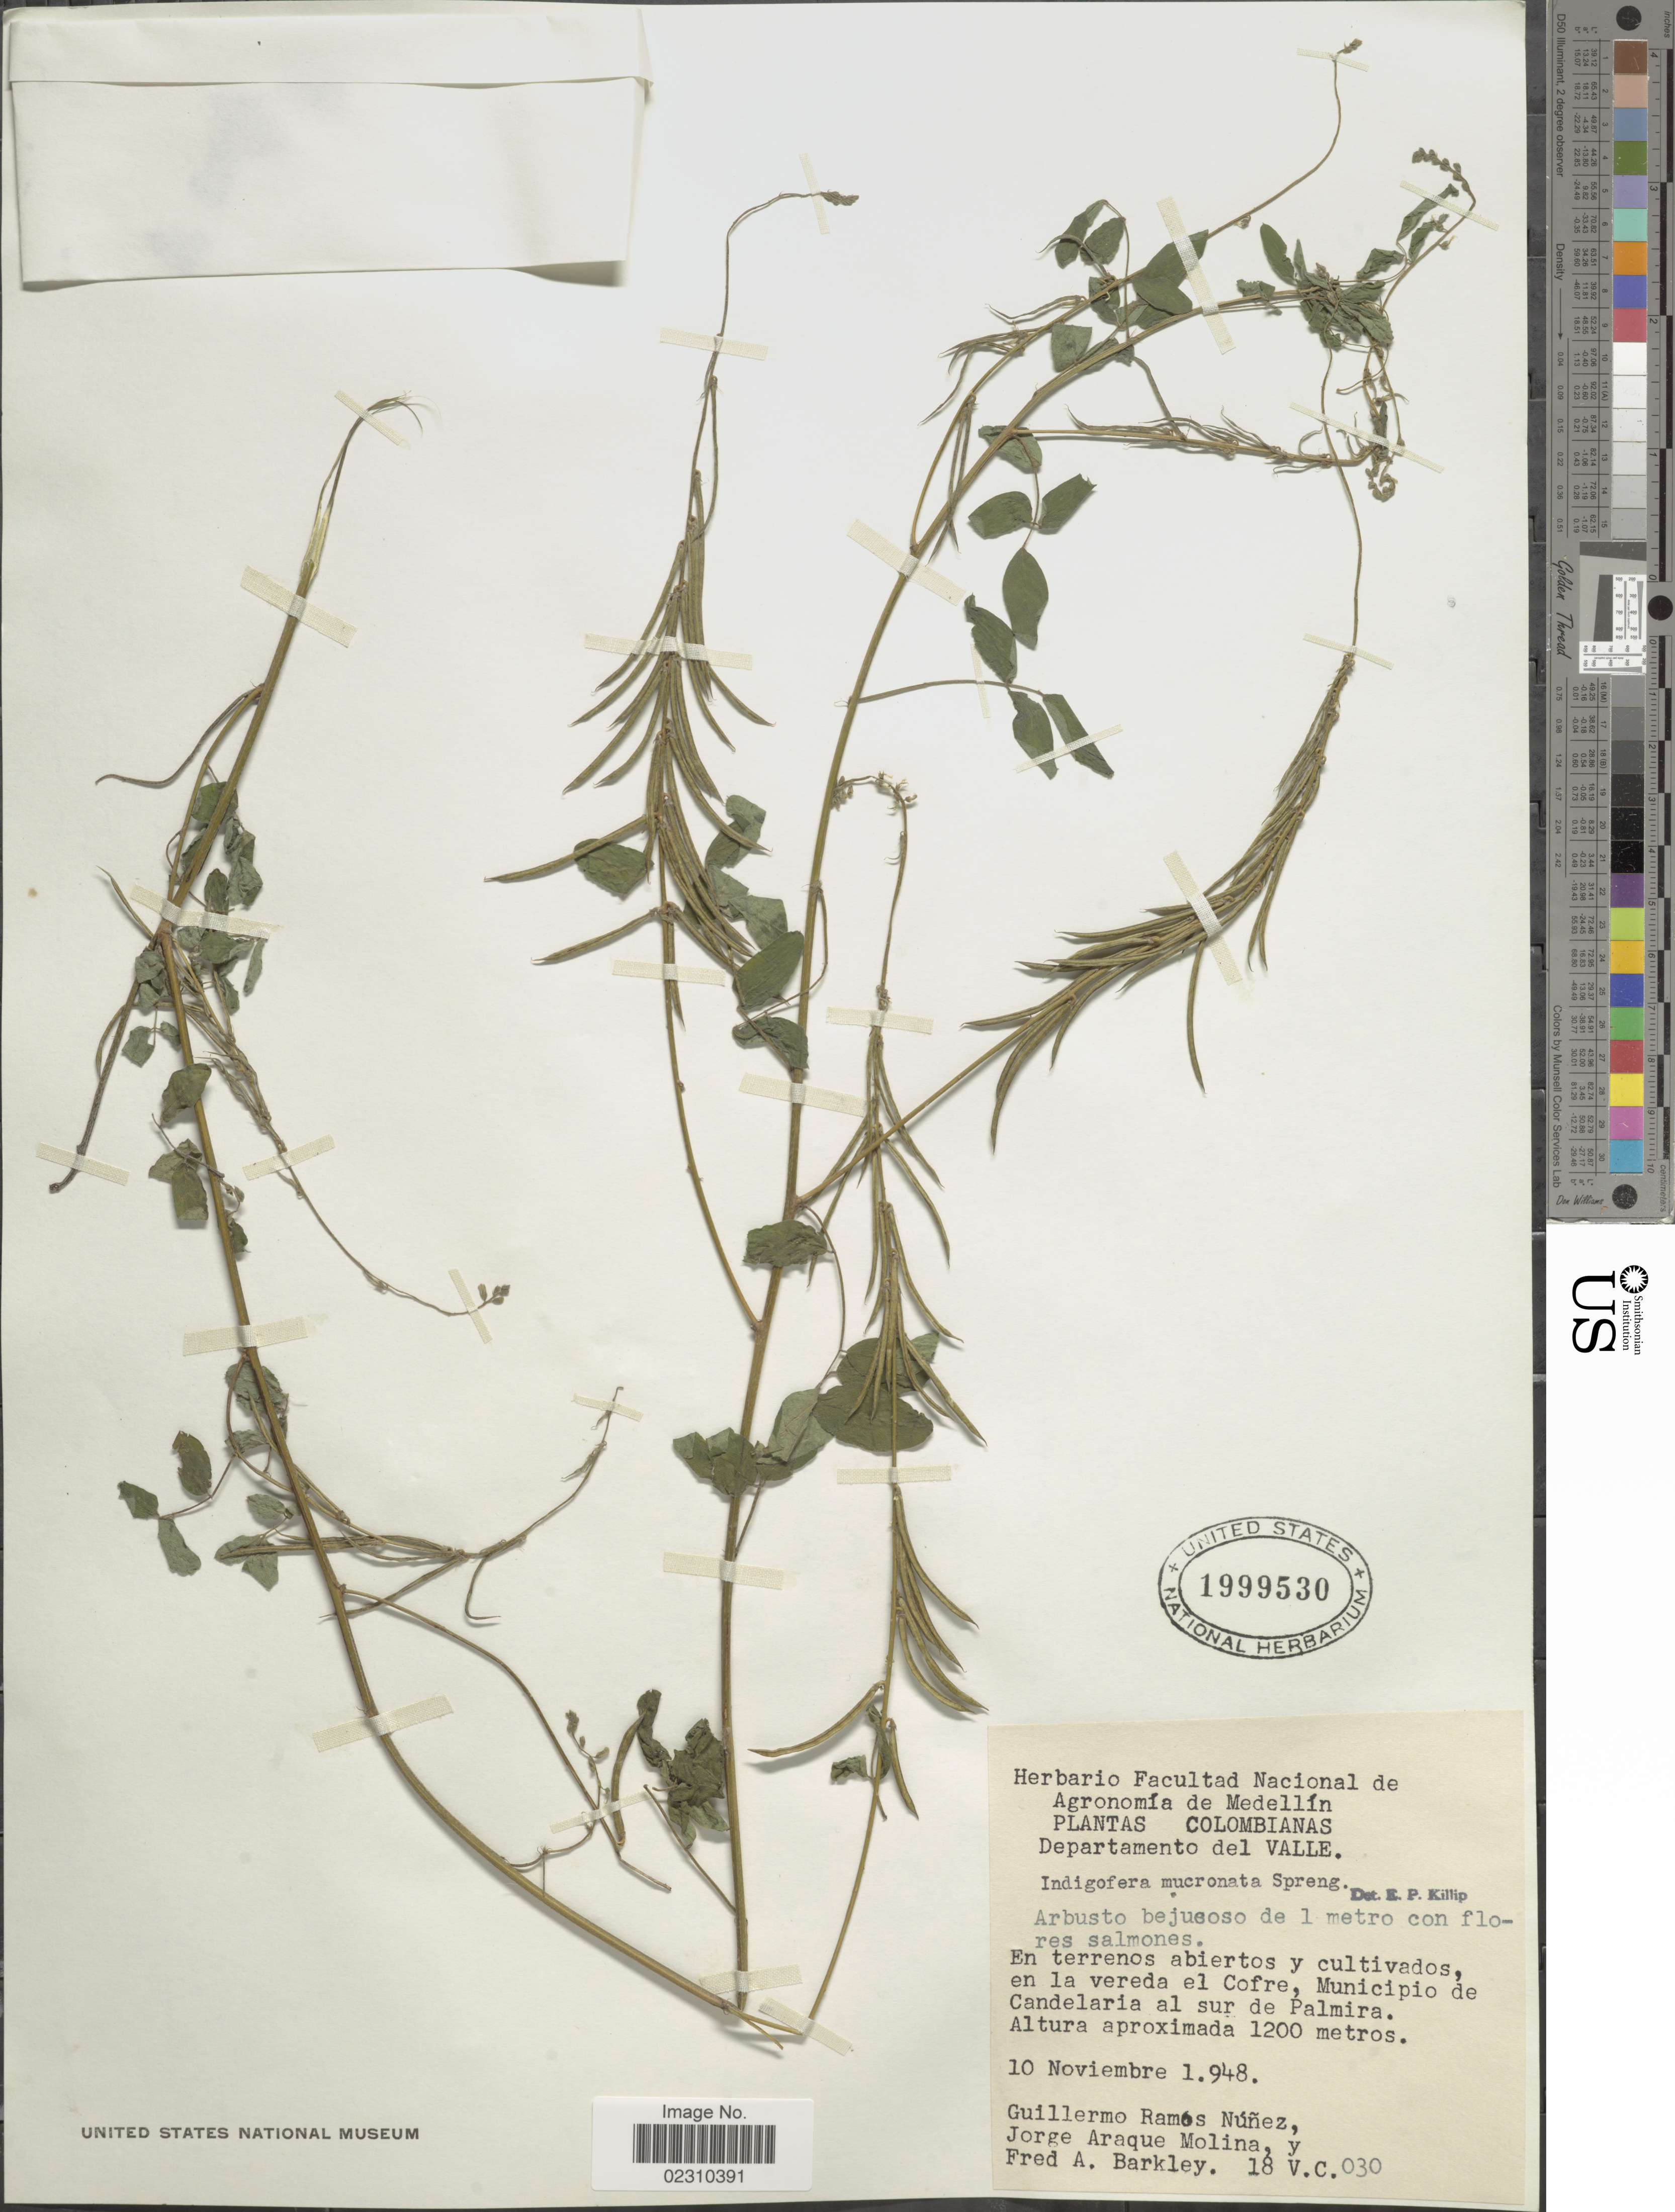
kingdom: Plantae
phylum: Tracheophyta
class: Magnoliopsida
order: Fabales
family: Fabaceae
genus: Indigofera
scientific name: Indigofera mucronata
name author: Lam.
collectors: G. Nuñez, J. Araque Molina & F. A. Barkley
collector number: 18VC030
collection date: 1948-11-10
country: Colombia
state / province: Valle del Cauca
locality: Colombianas, Departamento del Valle. En terrenos abiertos y cultivados, en la vereda el Cofre, Municpio de Candelaria al sur de Palmira.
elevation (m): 1200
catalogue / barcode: US 1999530